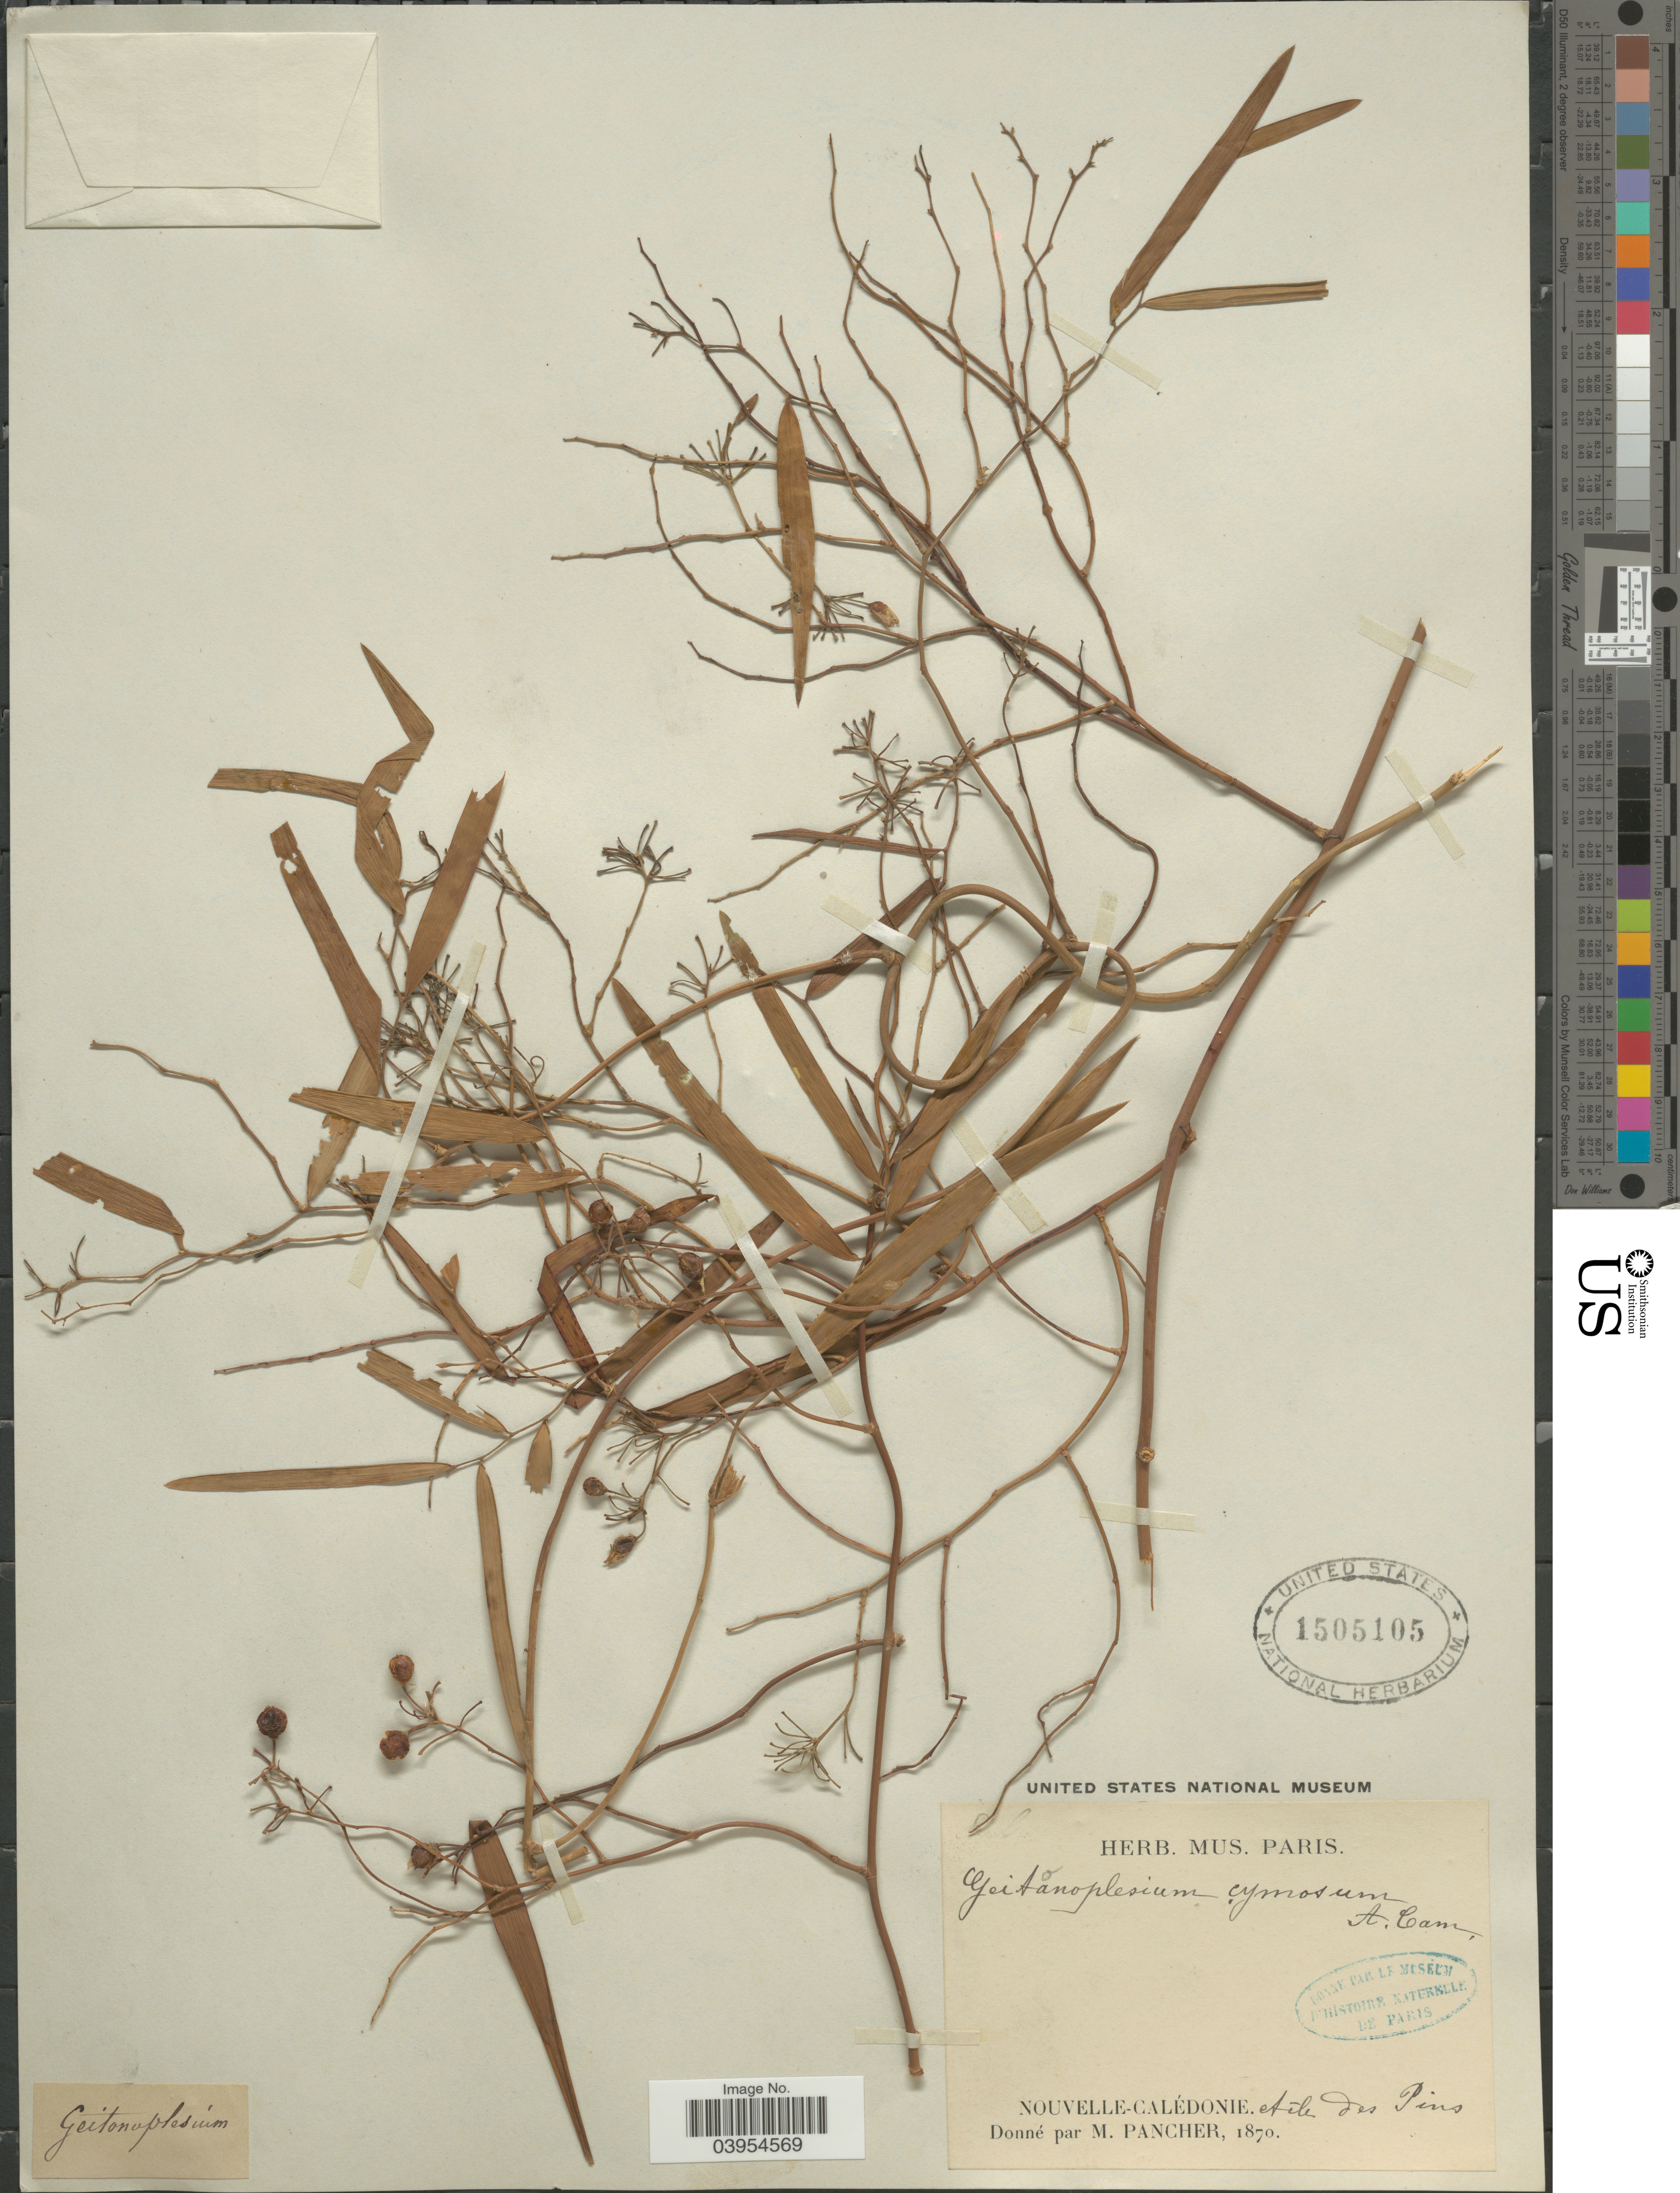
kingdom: Plantae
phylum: Tracheophyta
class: Liliopsida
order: Asparagales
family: Asphodelaceae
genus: Geitonoplesium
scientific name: Geitonoplesium cymosum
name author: (R. Br.) A. Cunn. ex Hook.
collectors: ex herb. Mus. Paris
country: New Caledonia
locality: Nouvelle-Calédonie, et ile des Pins.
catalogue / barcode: US 1505105